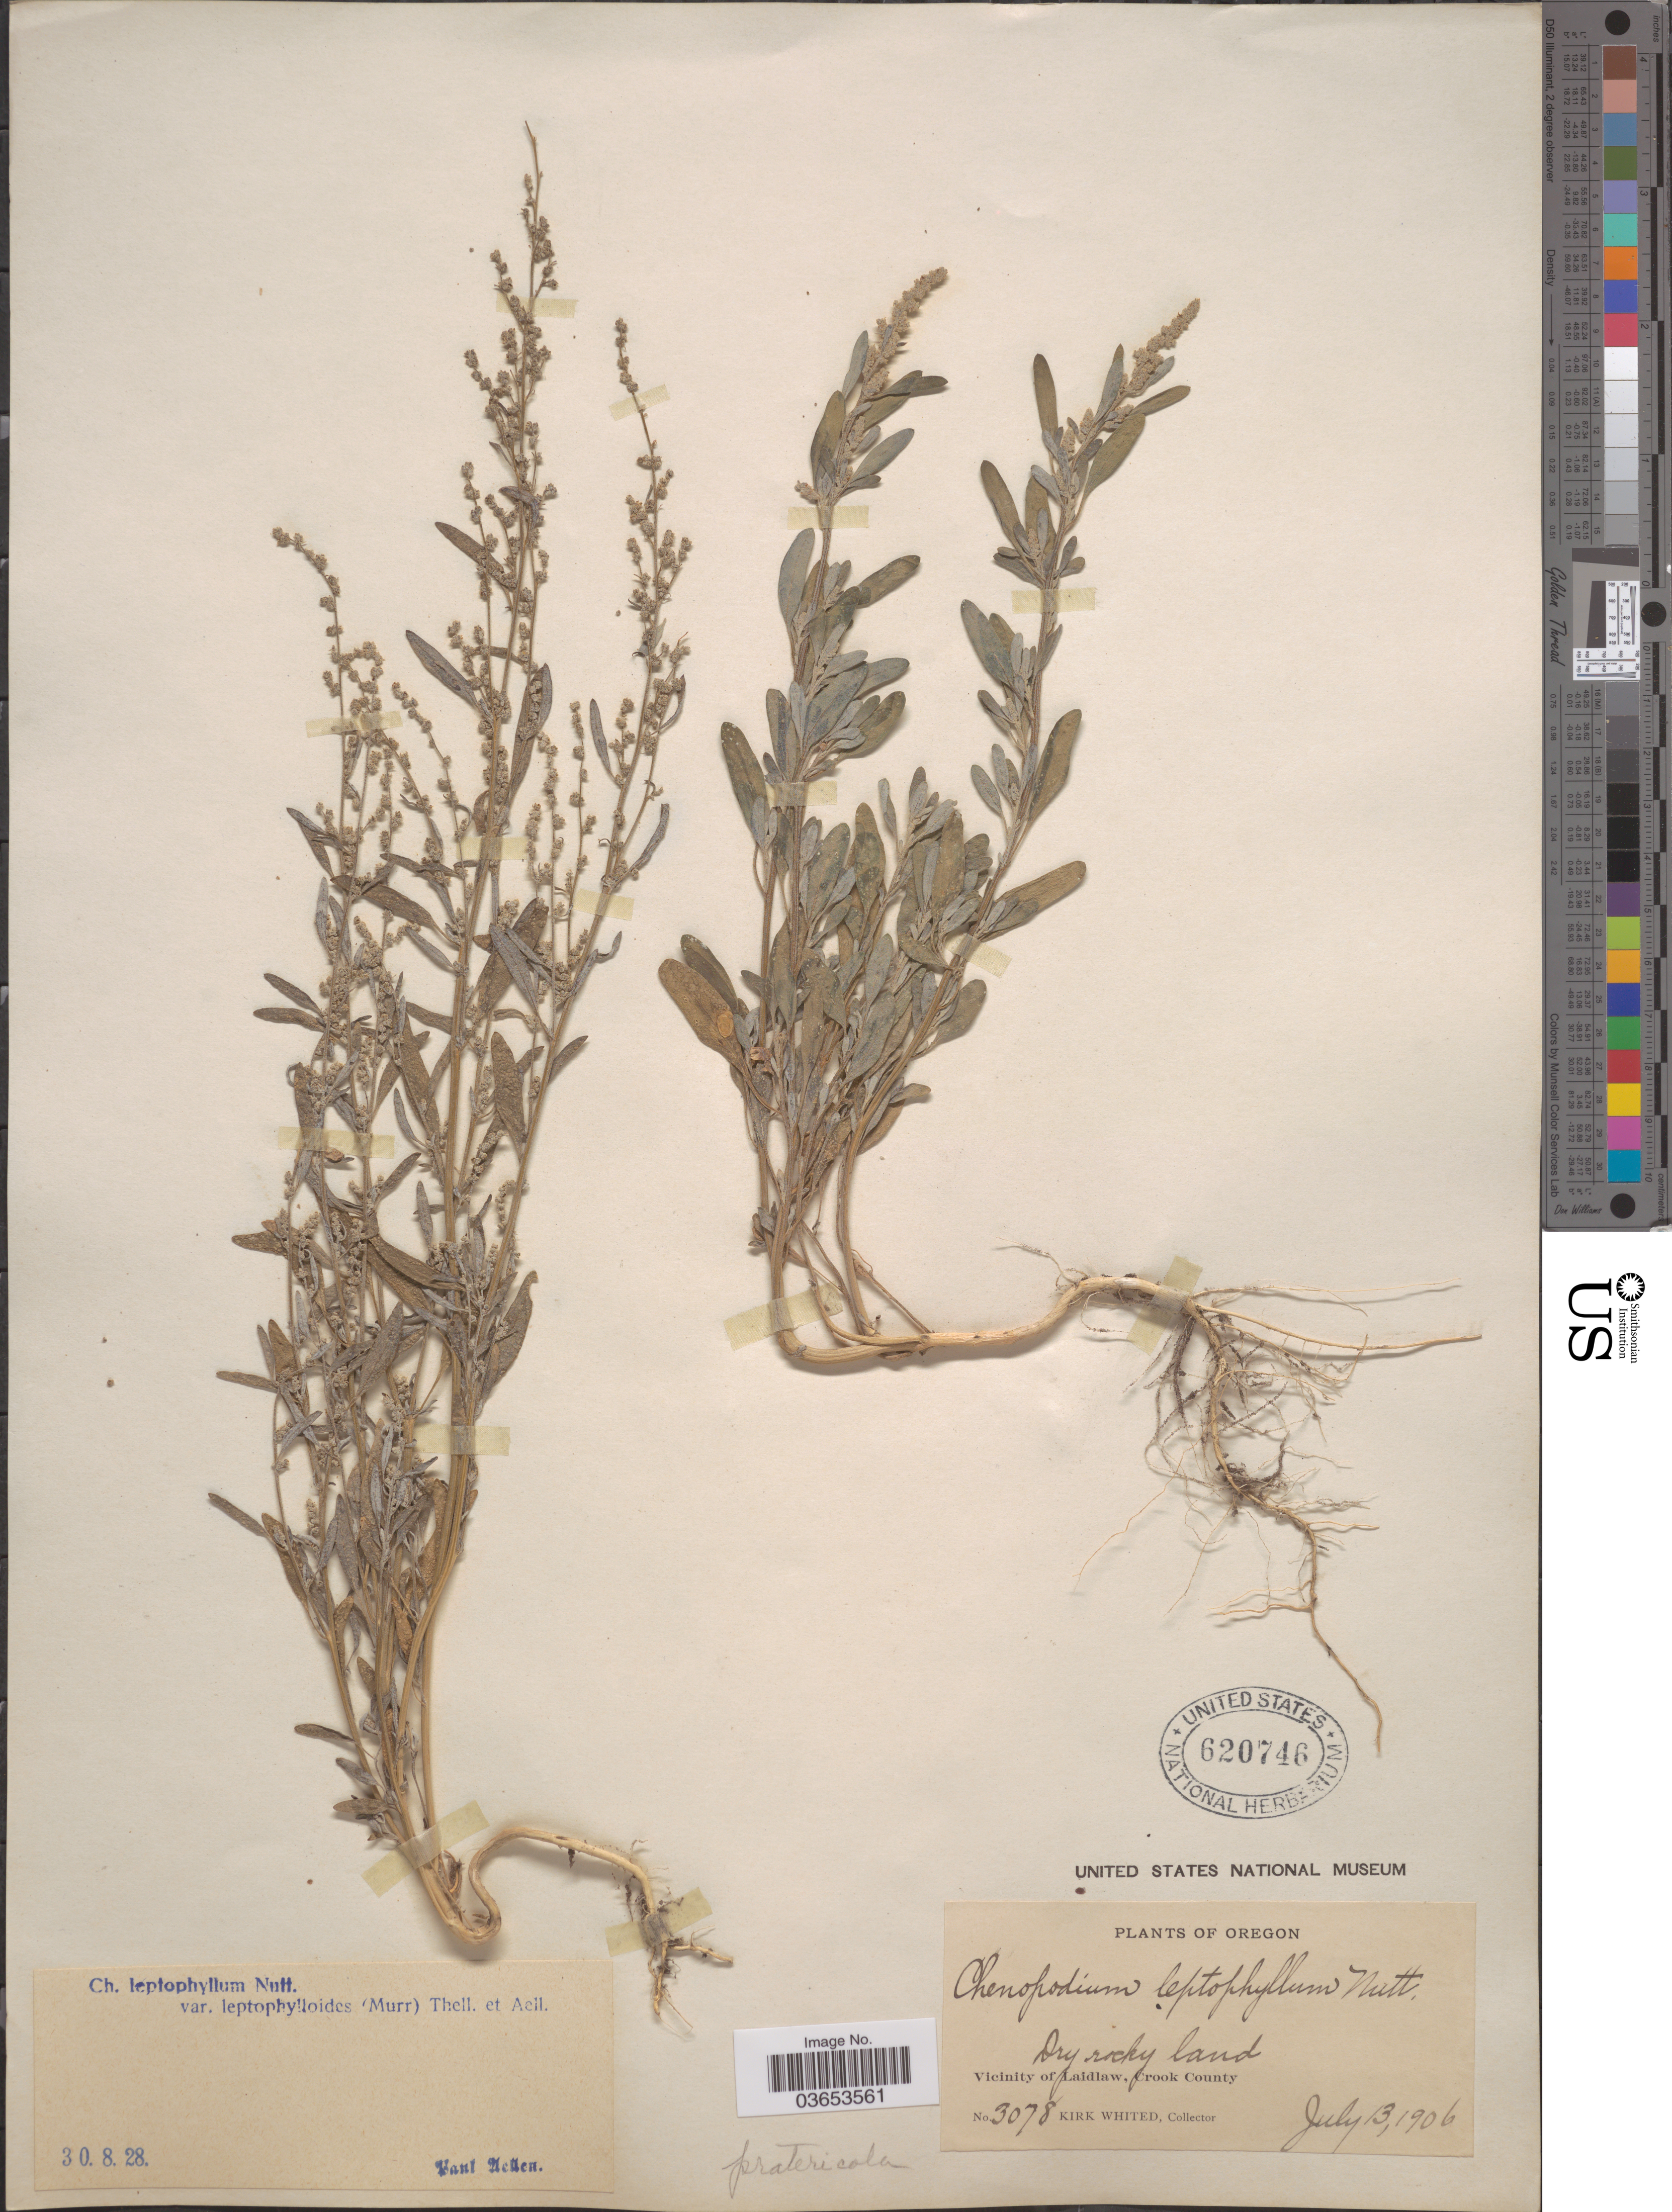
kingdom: Plantae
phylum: Tracheophyta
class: Magnoliopsida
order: Caryophyllales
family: Amaranthaceae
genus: Chenopodium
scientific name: Chenopodium leptophyllum var. leptophylloides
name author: (Murr) Thell. & Aellen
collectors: K. Whited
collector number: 3078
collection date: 1906-07-13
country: United States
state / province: Oregon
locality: Vicinity of Laidlaw, Crook County.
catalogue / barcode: US 620746